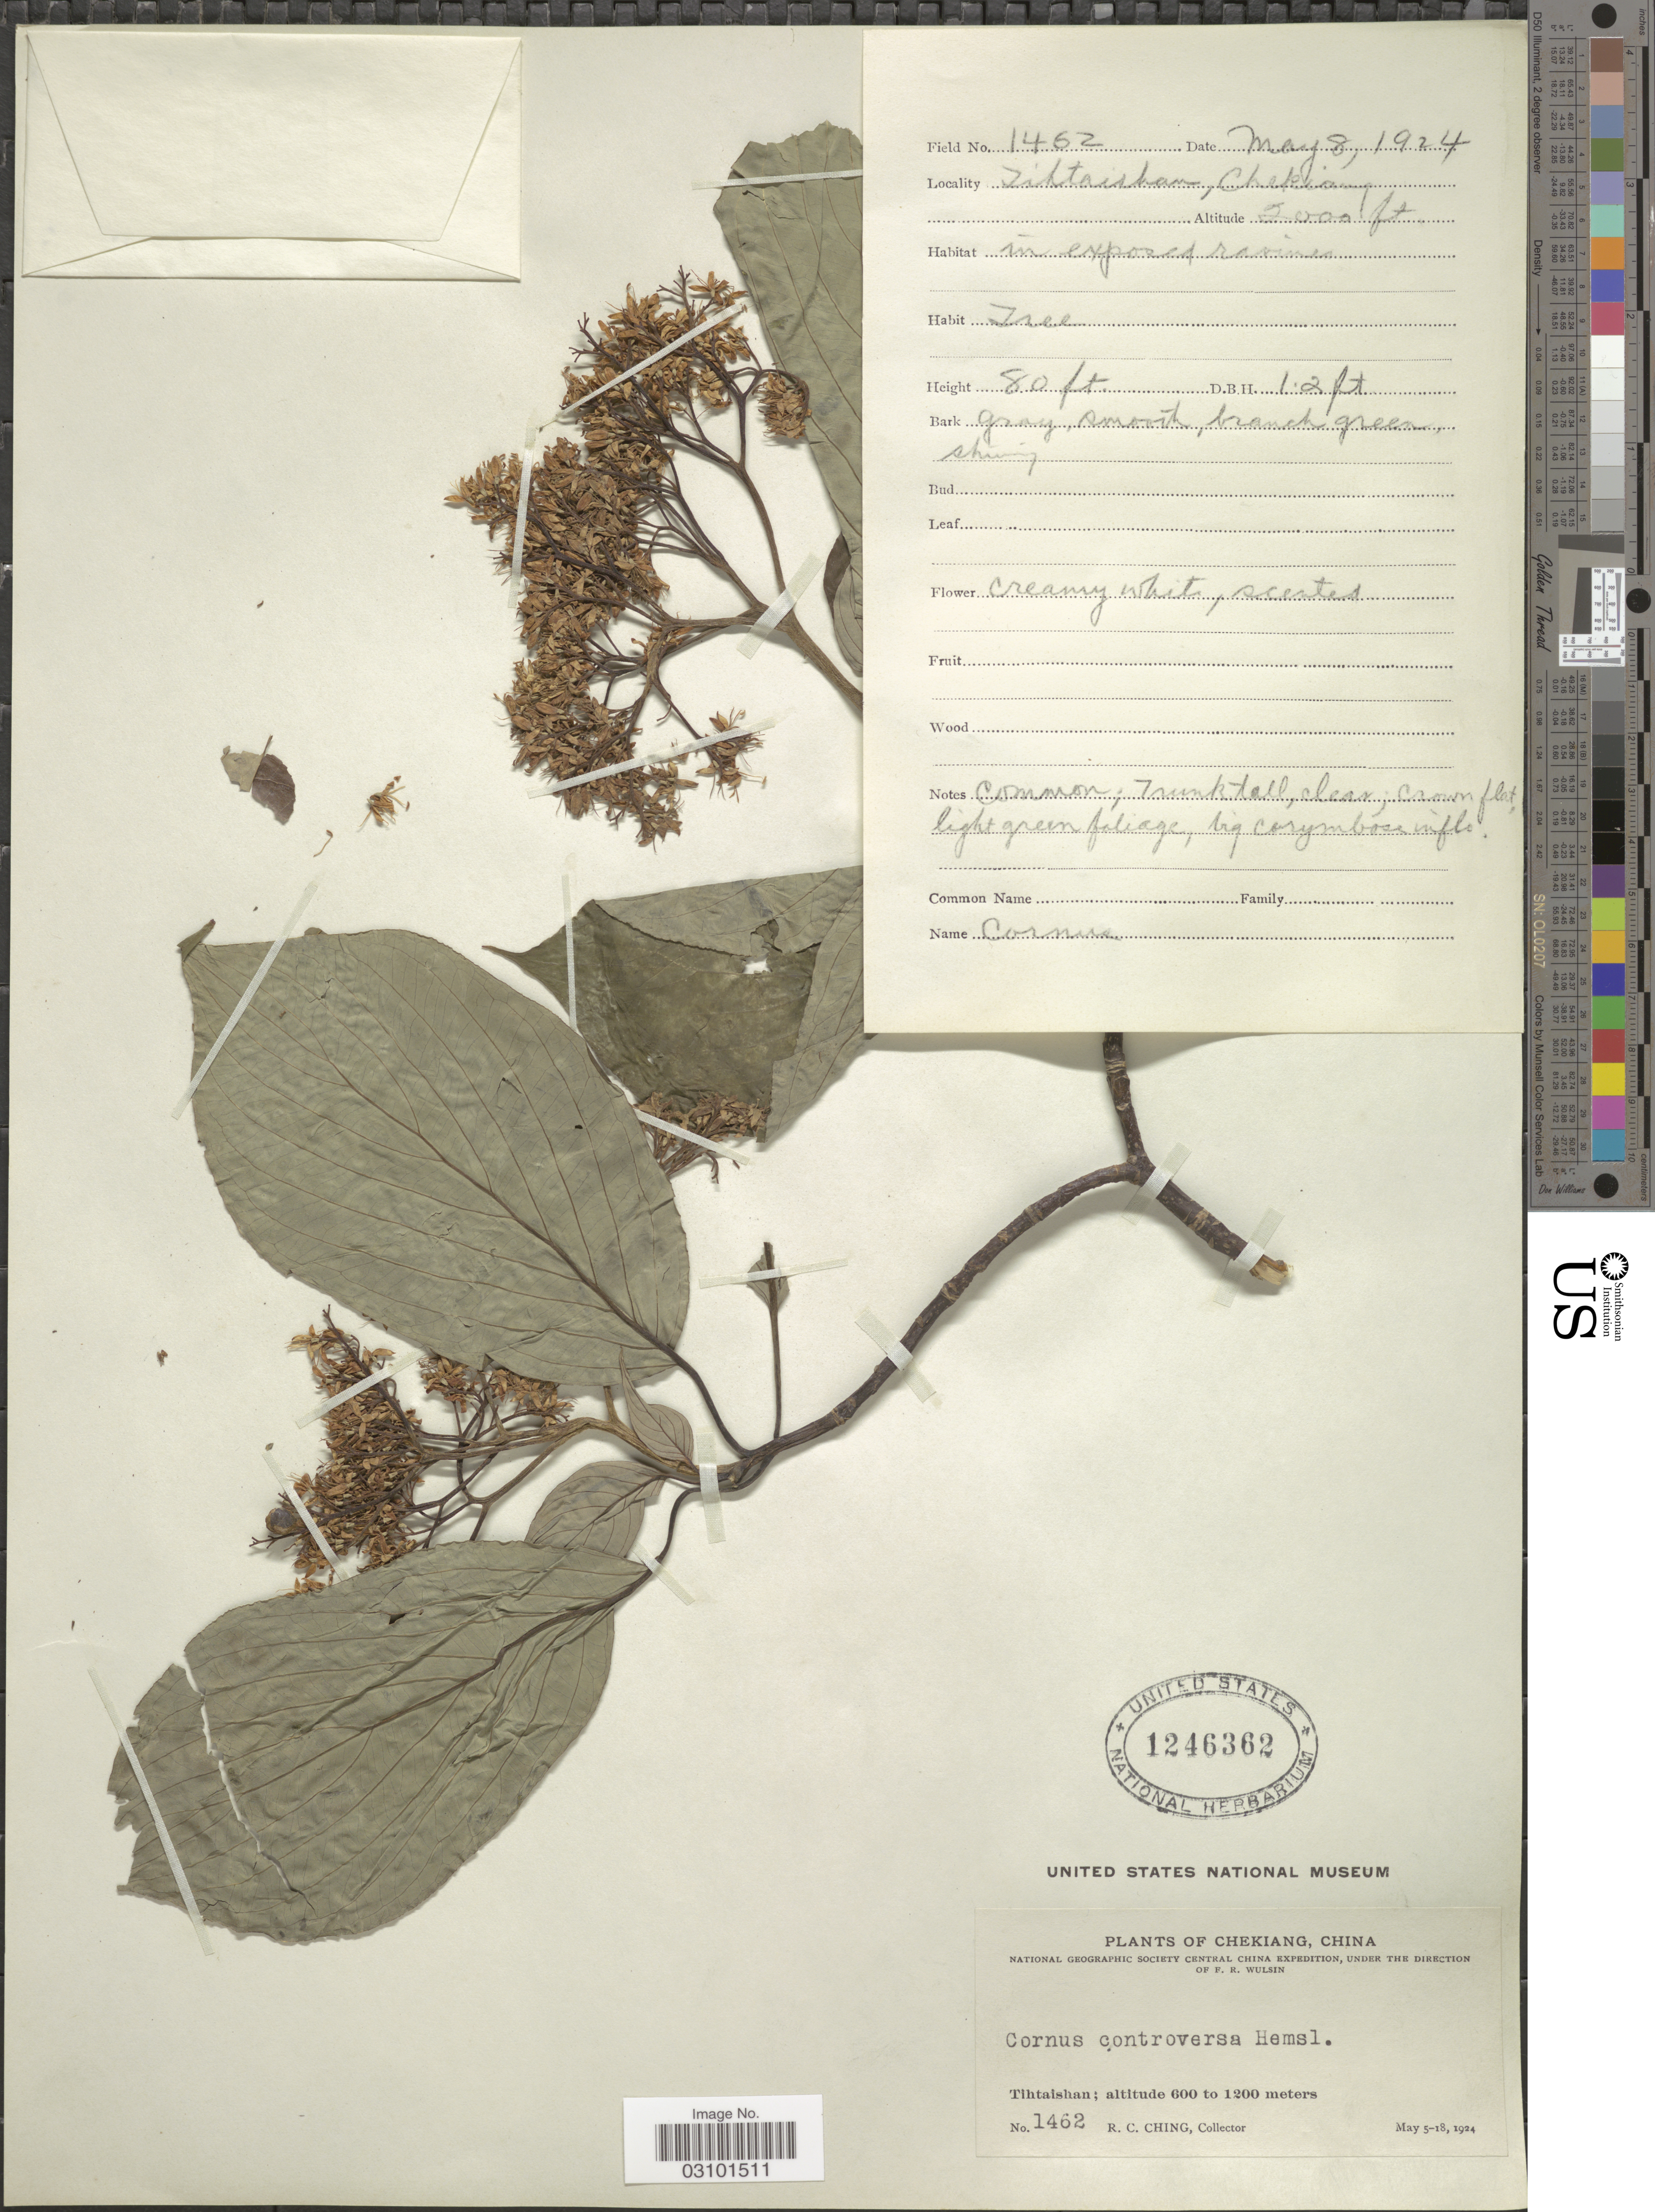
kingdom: Plantae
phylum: Tracheophyta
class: Magnoliopsida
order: Cornales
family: Cornaceae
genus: Cornus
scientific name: Cornus controversa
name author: Hemsl.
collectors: R. C. Ching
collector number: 1462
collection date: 1924-05-08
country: China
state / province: Zhejiang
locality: Chekiang, Tihtaishan.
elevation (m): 600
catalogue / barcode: US 1246362